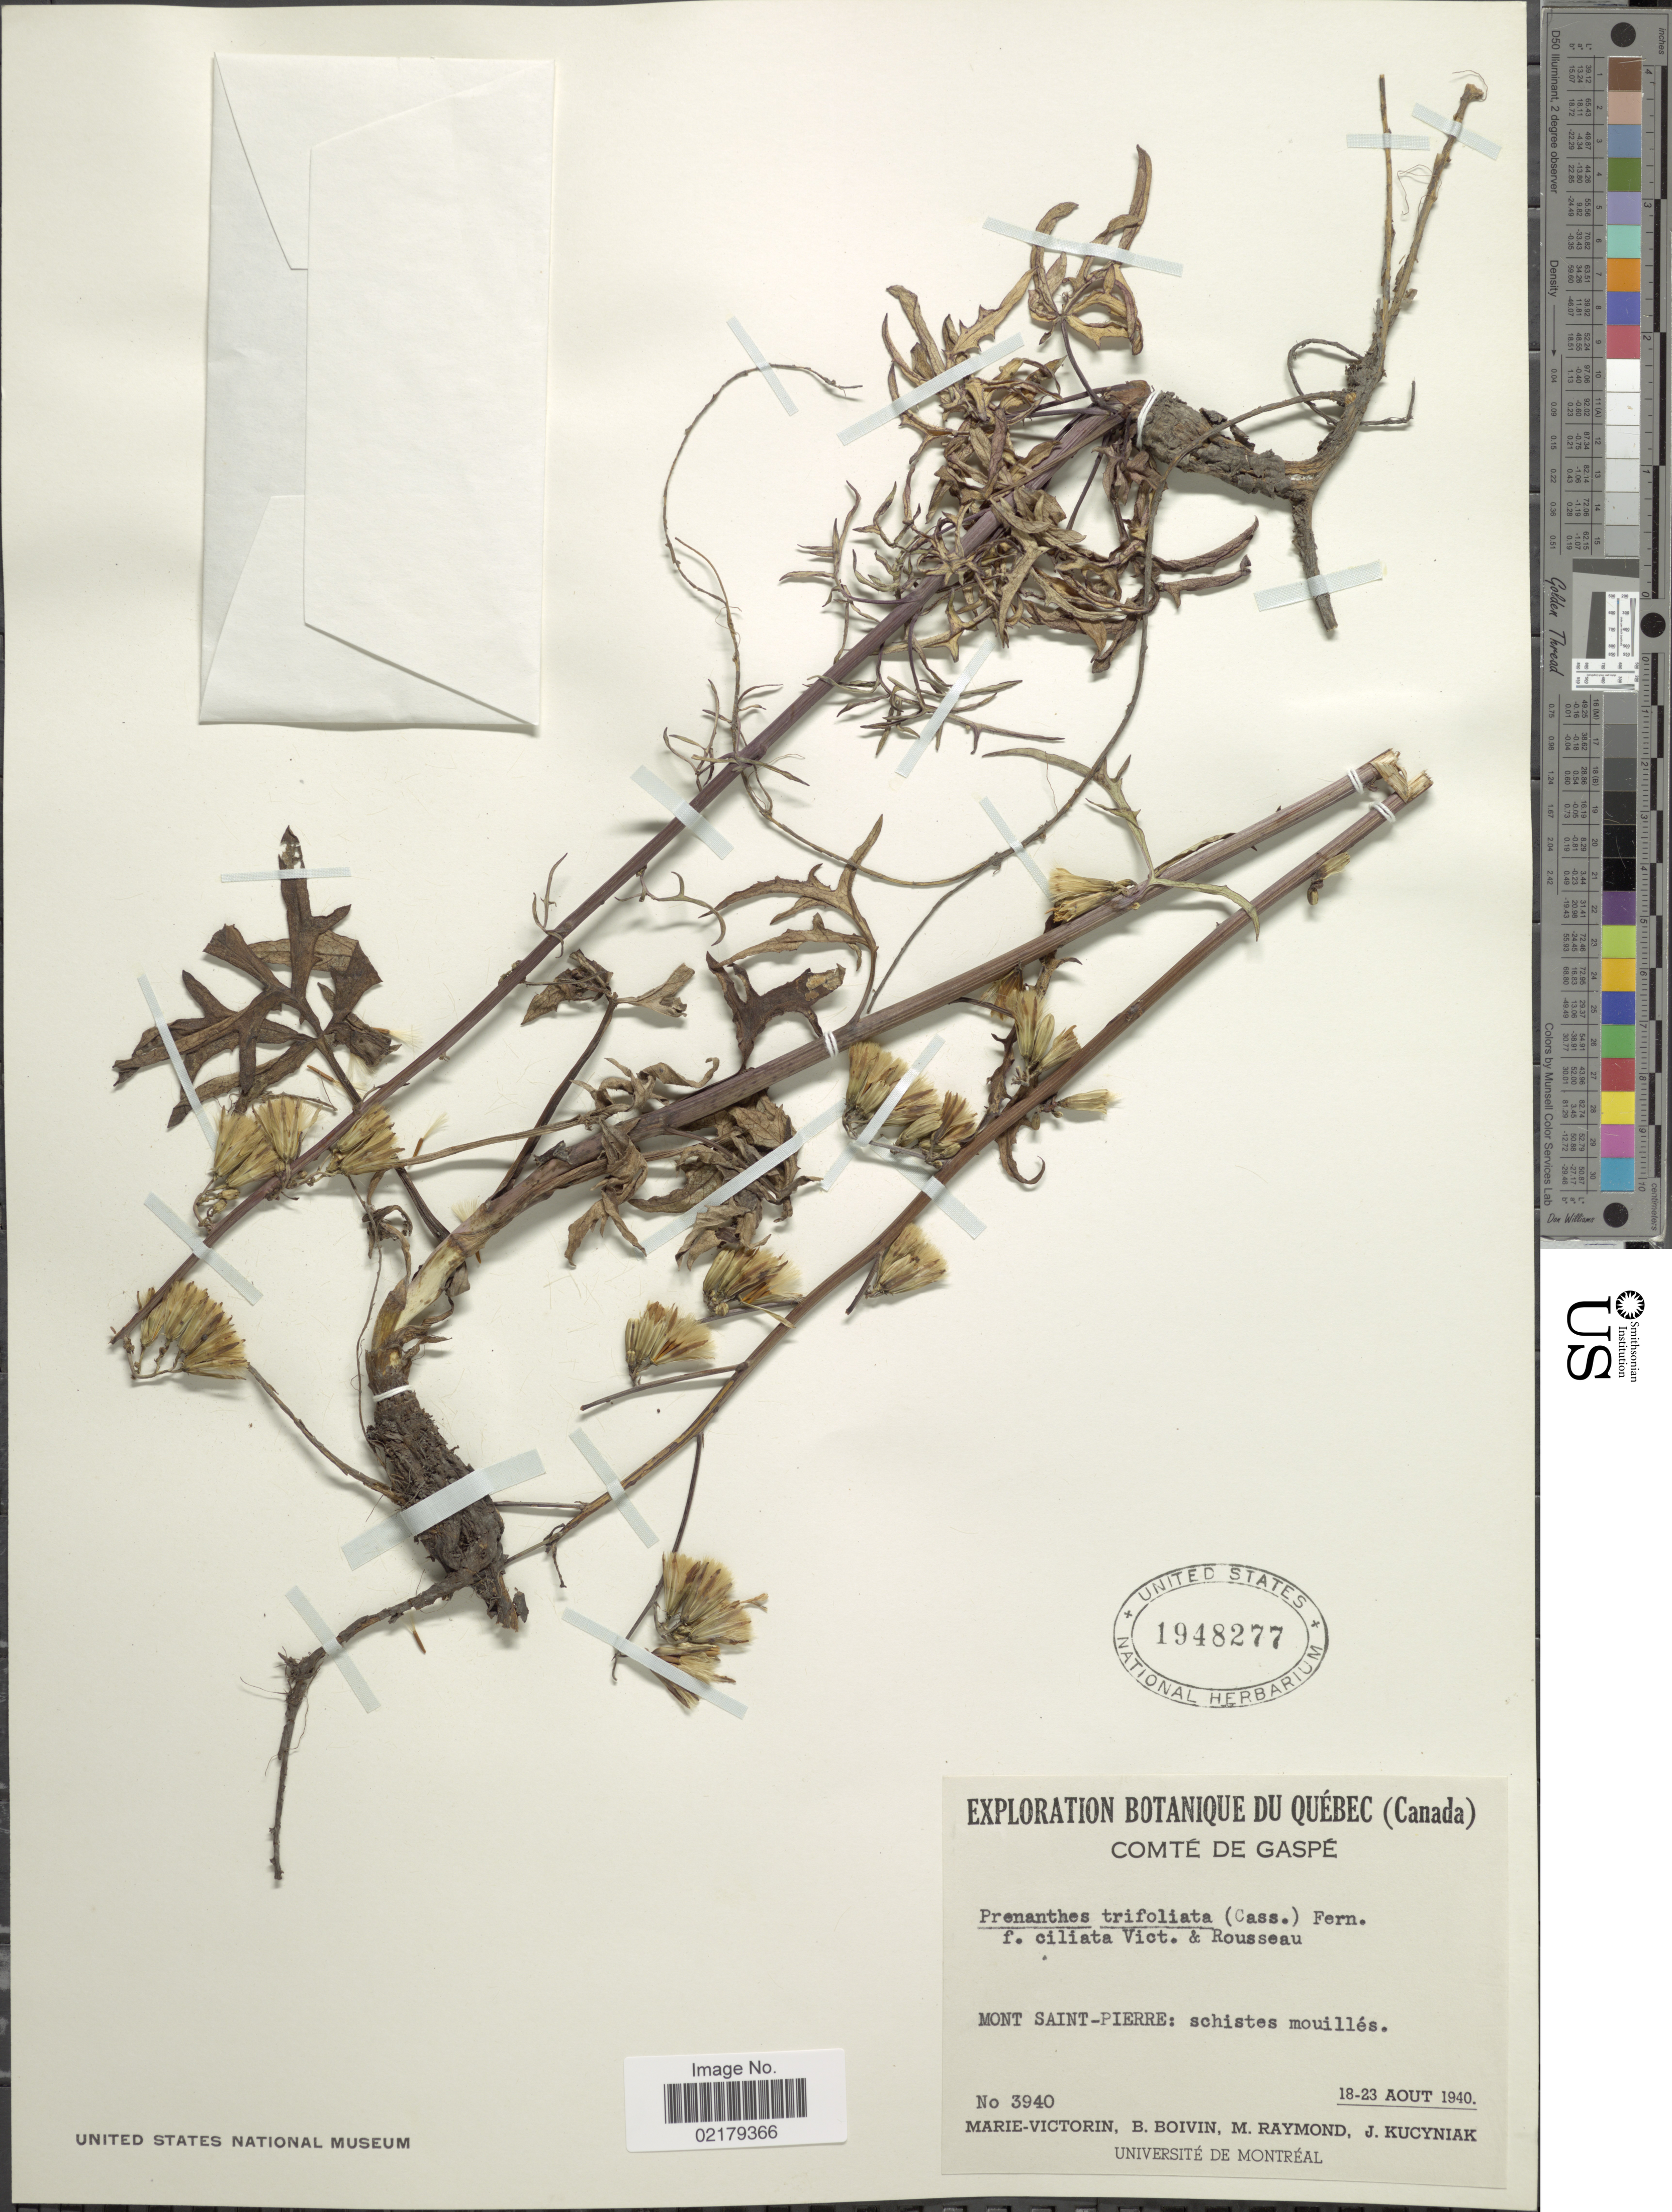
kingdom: Plantae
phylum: Tracheophyta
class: Magnoliopsida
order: Asterales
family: Asteraceae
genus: Nabalus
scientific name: Nabalus trifoliolatus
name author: Cass.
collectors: -. Marie-Victorin, J. R. B. Boivin, M. Raymond & J. Kucyniak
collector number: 3940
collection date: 1940-08-18/1940-08-23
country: Canada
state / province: Quebec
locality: Comté de Gaspé, Mont Saint-Pierre: schistes mouillés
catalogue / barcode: US 1948277